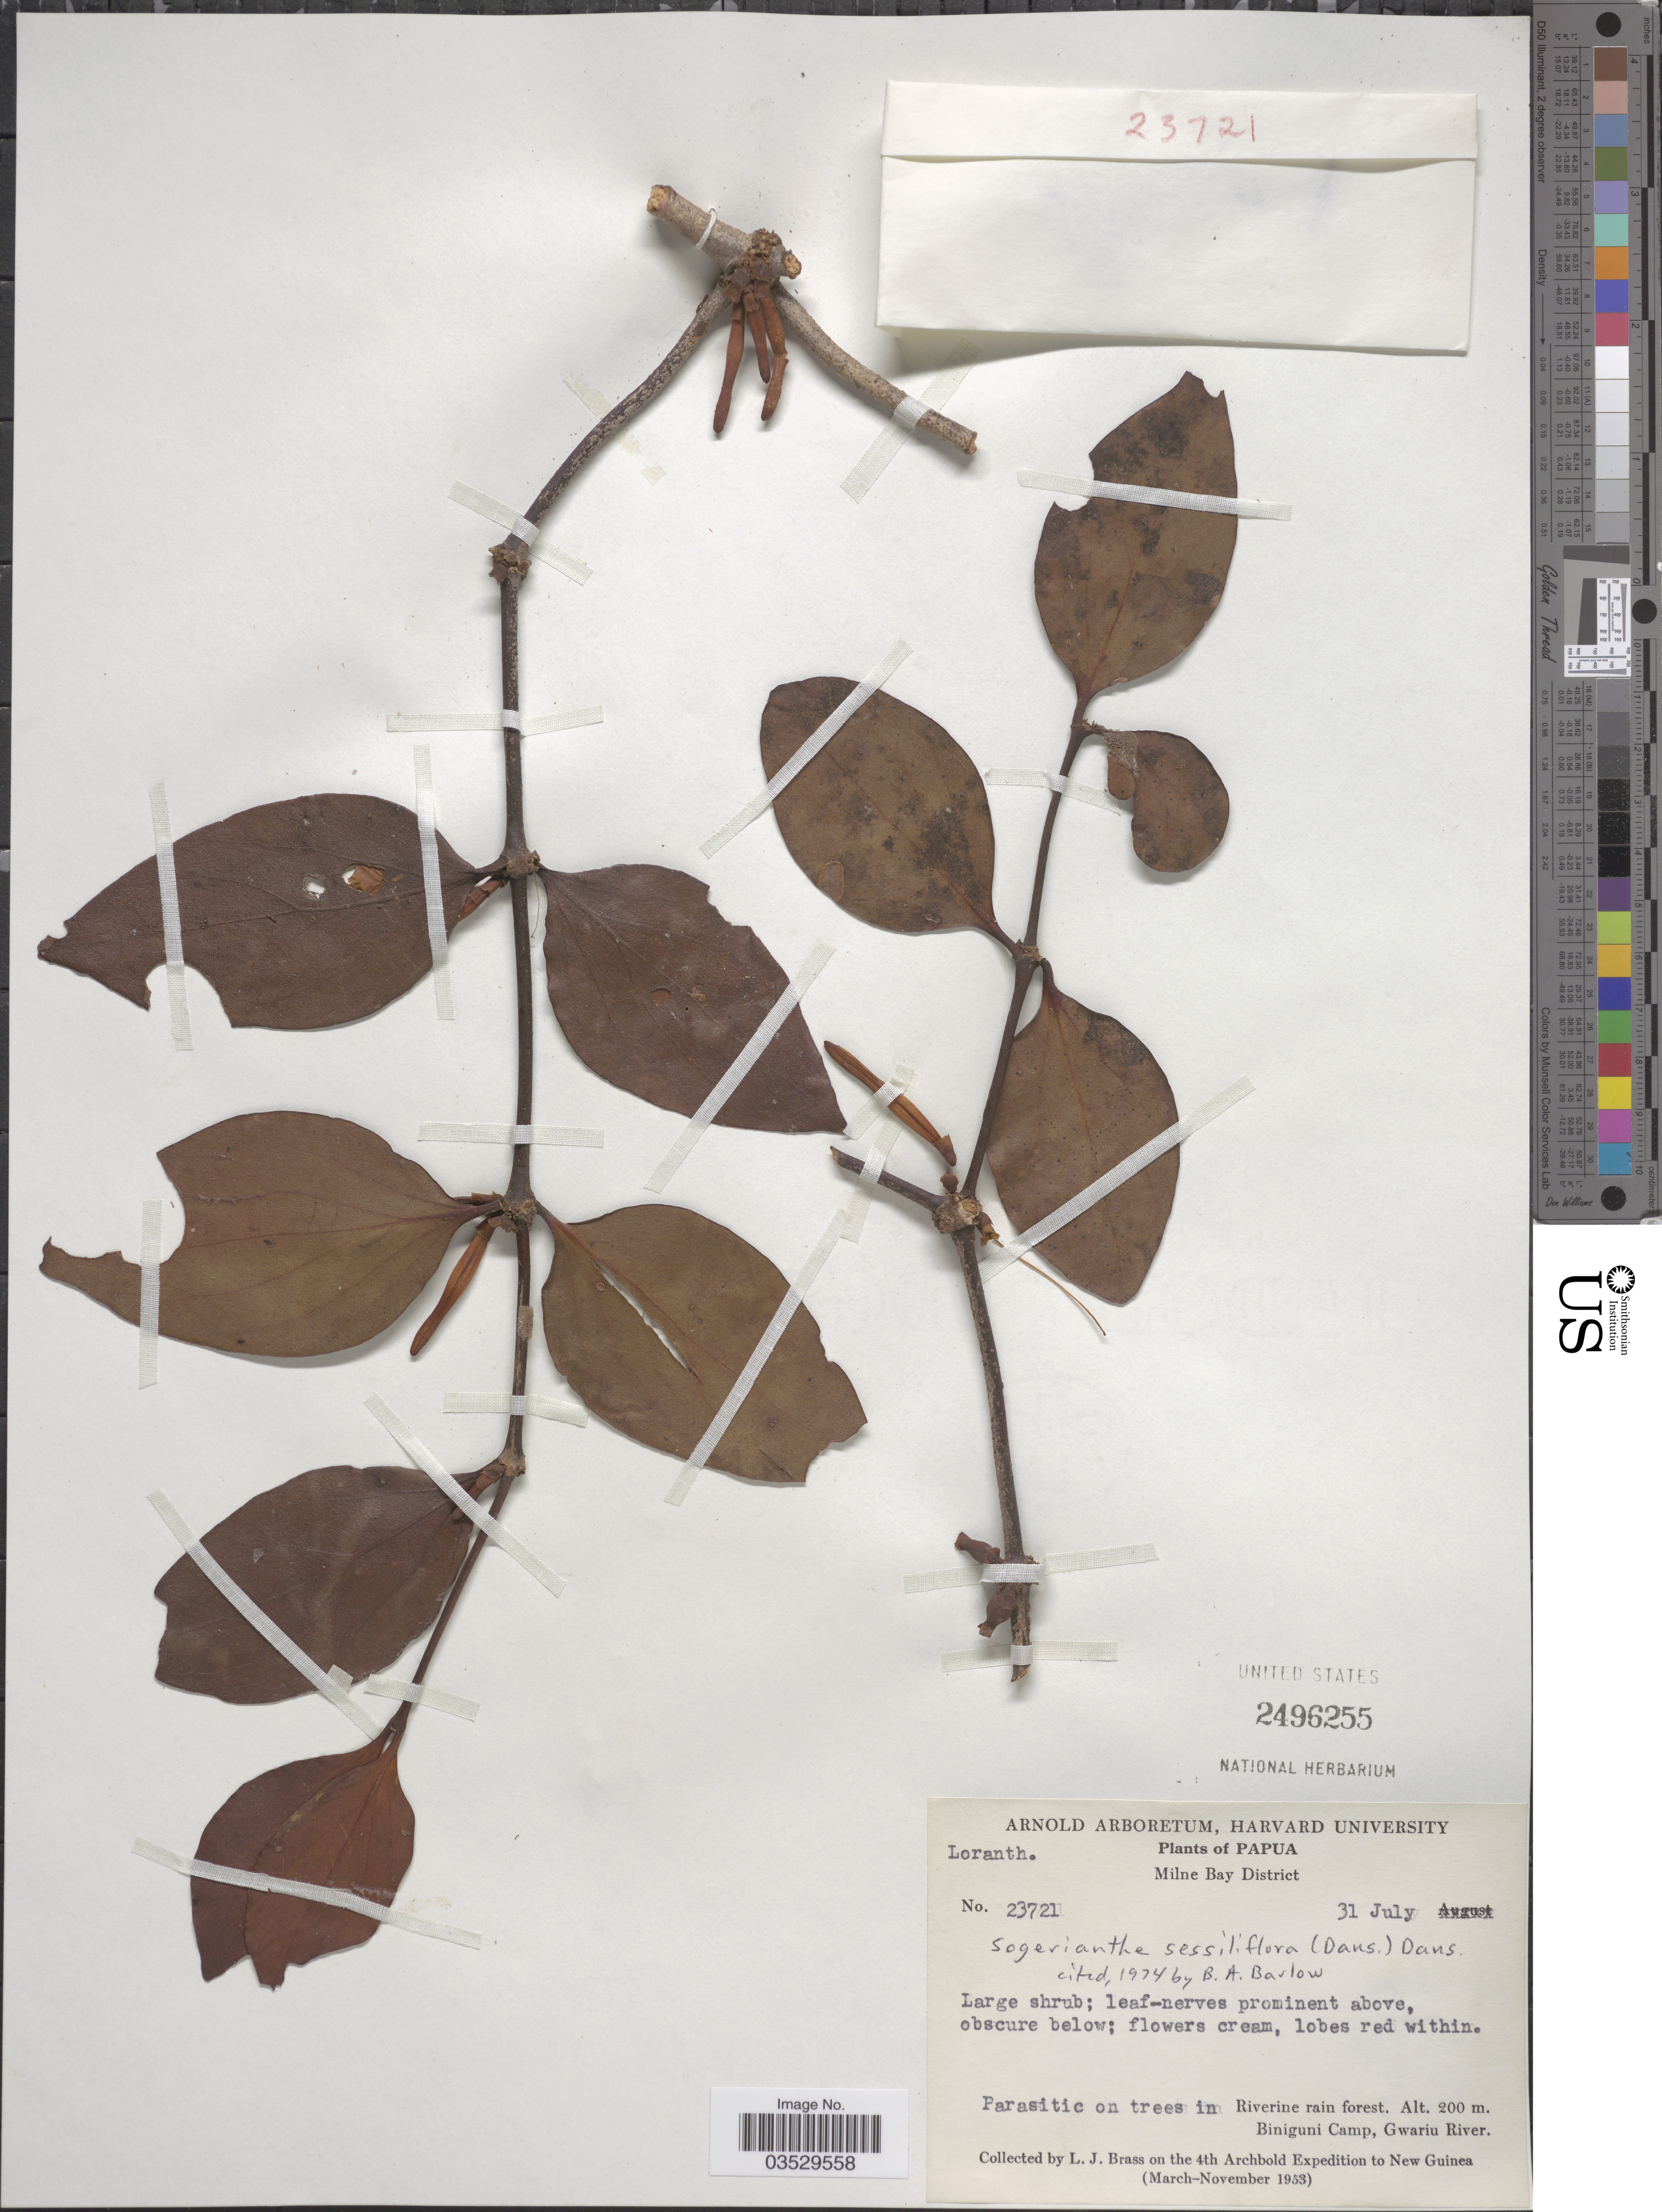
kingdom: Plantae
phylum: Tracheophyta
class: Magnoliopsida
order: Santalales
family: Loranthaceae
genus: Sogerianthe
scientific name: Sogerianthe sessiliflora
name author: (Danser) Danser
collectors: L. J. Brass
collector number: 23721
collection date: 1953-07-31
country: Papua New Guinea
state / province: Milne Bay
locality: Papua. Milne Bay District. Biniguni Camp, Gwariu River. New Guinea.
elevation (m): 200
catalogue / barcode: US 2496255